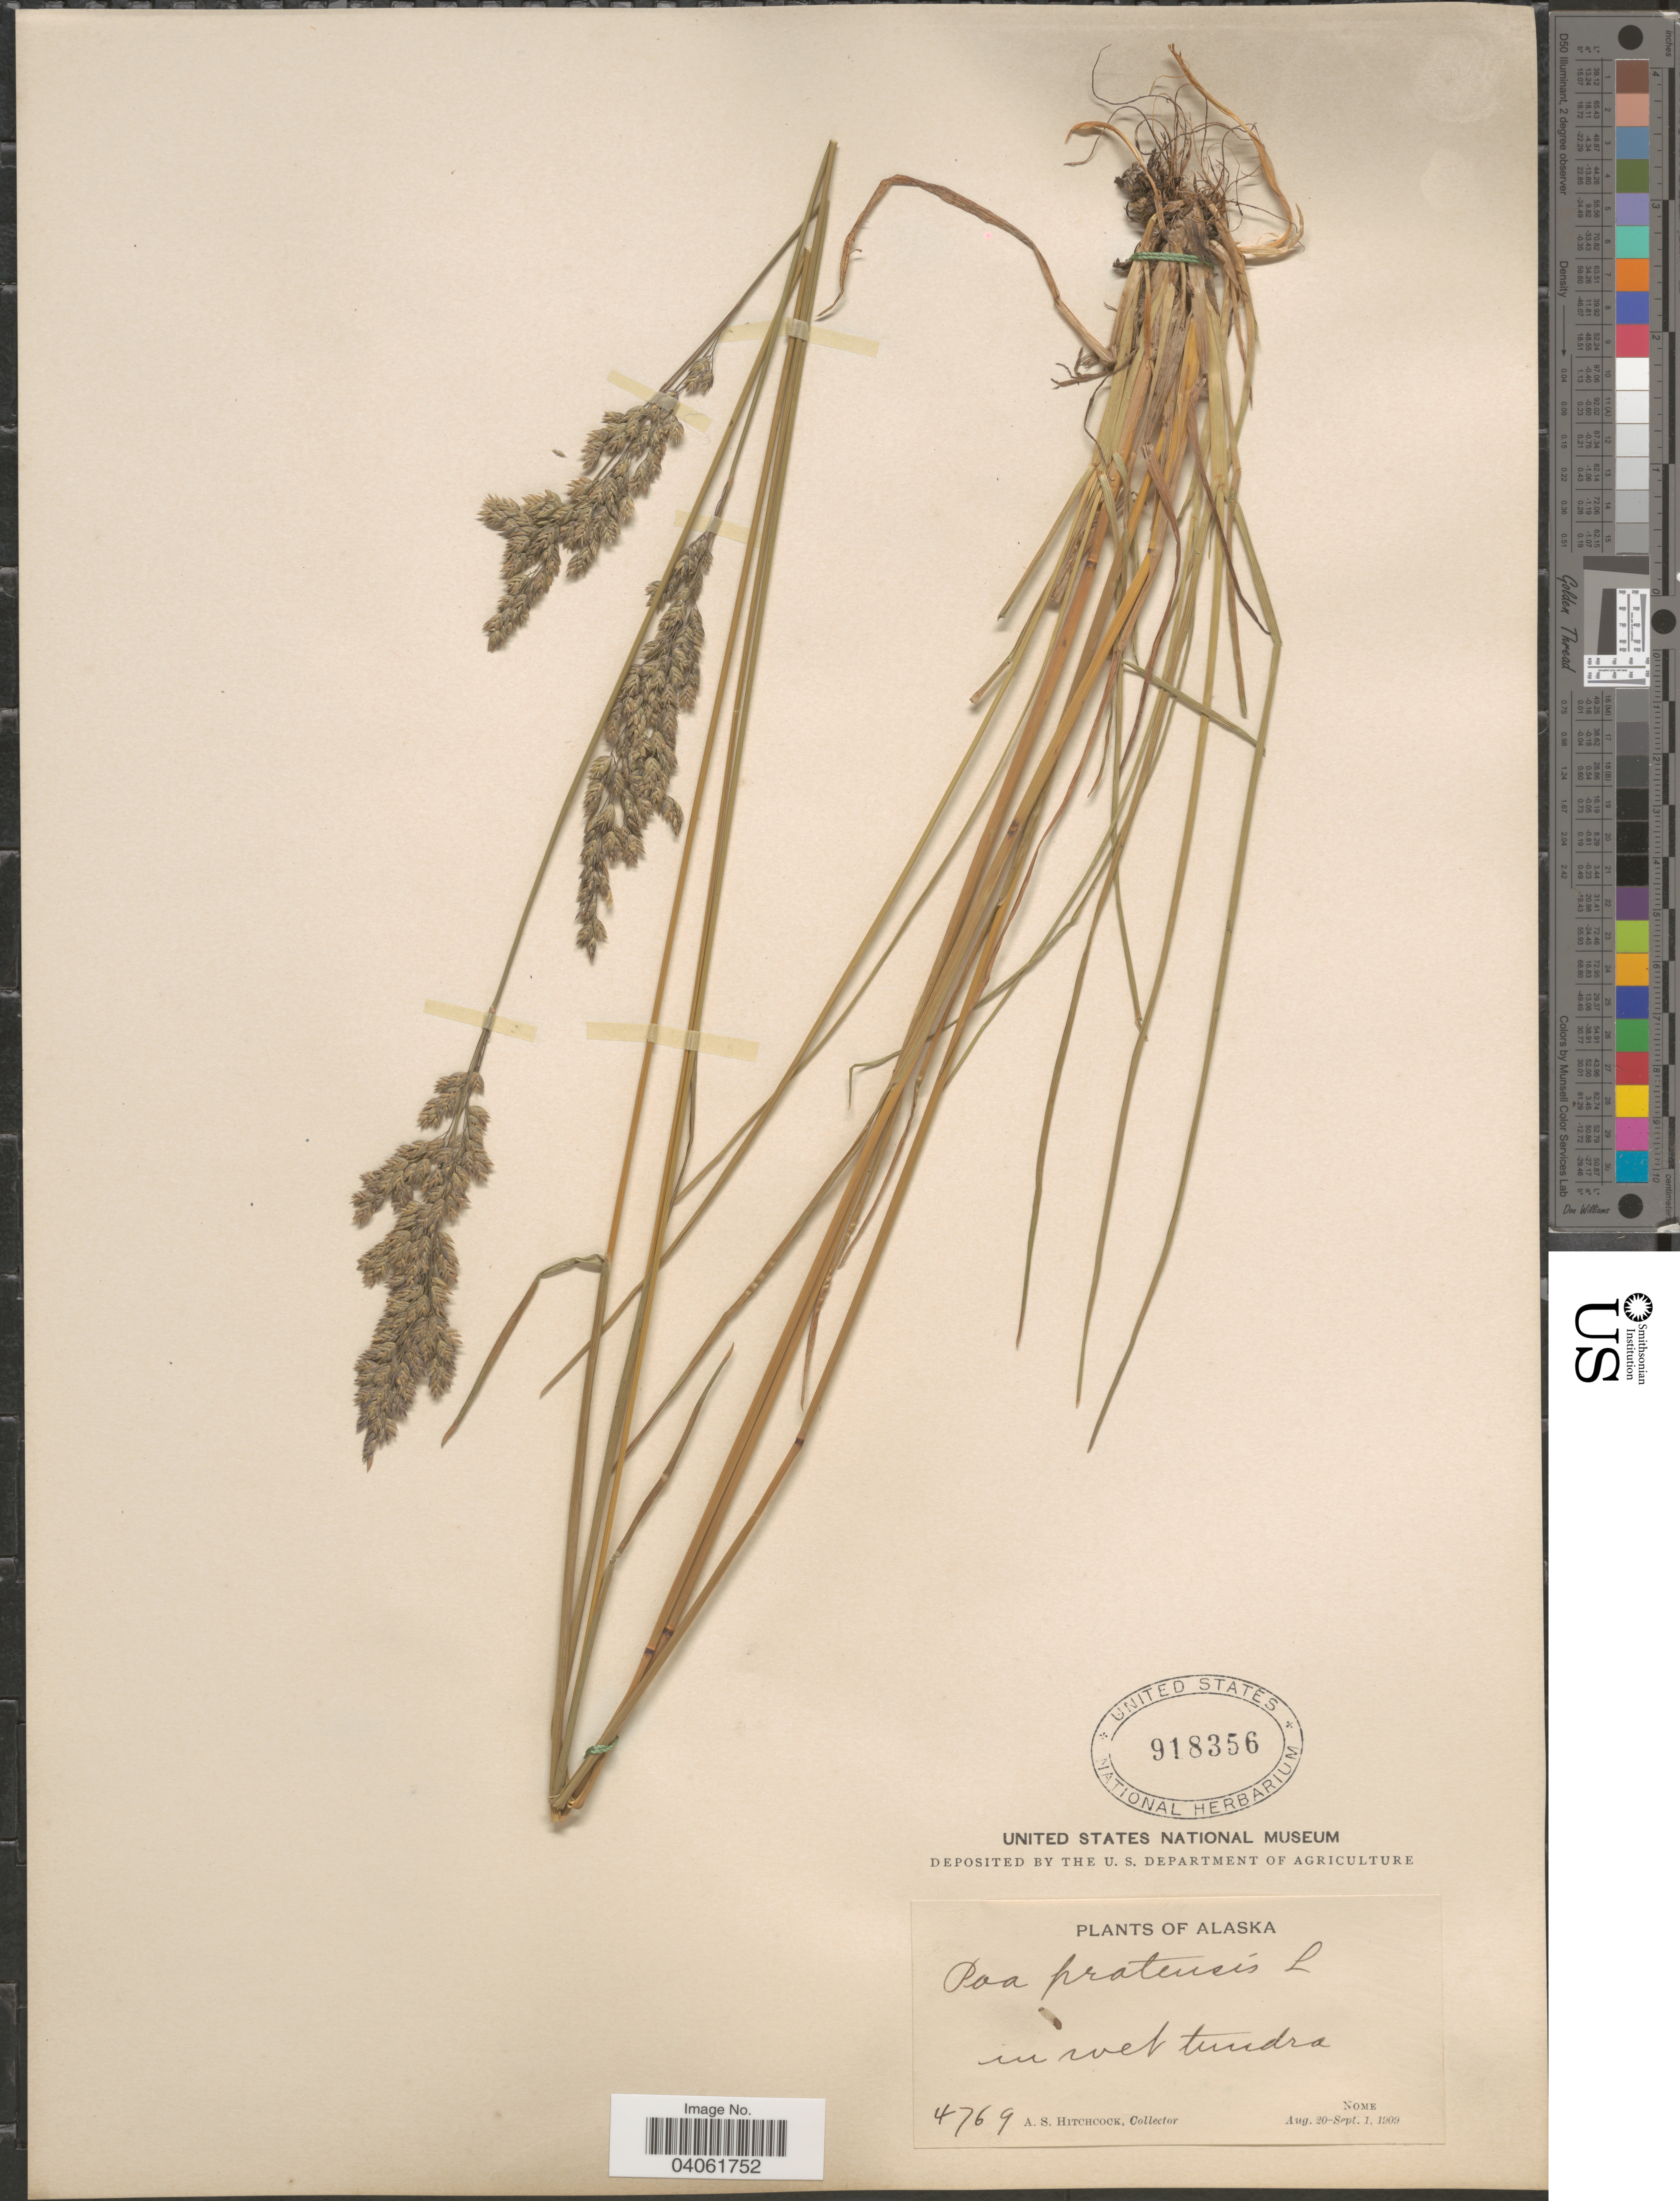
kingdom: Plantae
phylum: Tracheophyta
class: Liliopsida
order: Poales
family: Poaceae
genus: Poa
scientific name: Poa pratensis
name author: L.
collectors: A. S. Hitchcock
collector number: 4769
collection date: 1909-08-20/1909-09-01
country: United States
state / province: Alaska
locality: Nome.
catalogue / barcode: US 918356